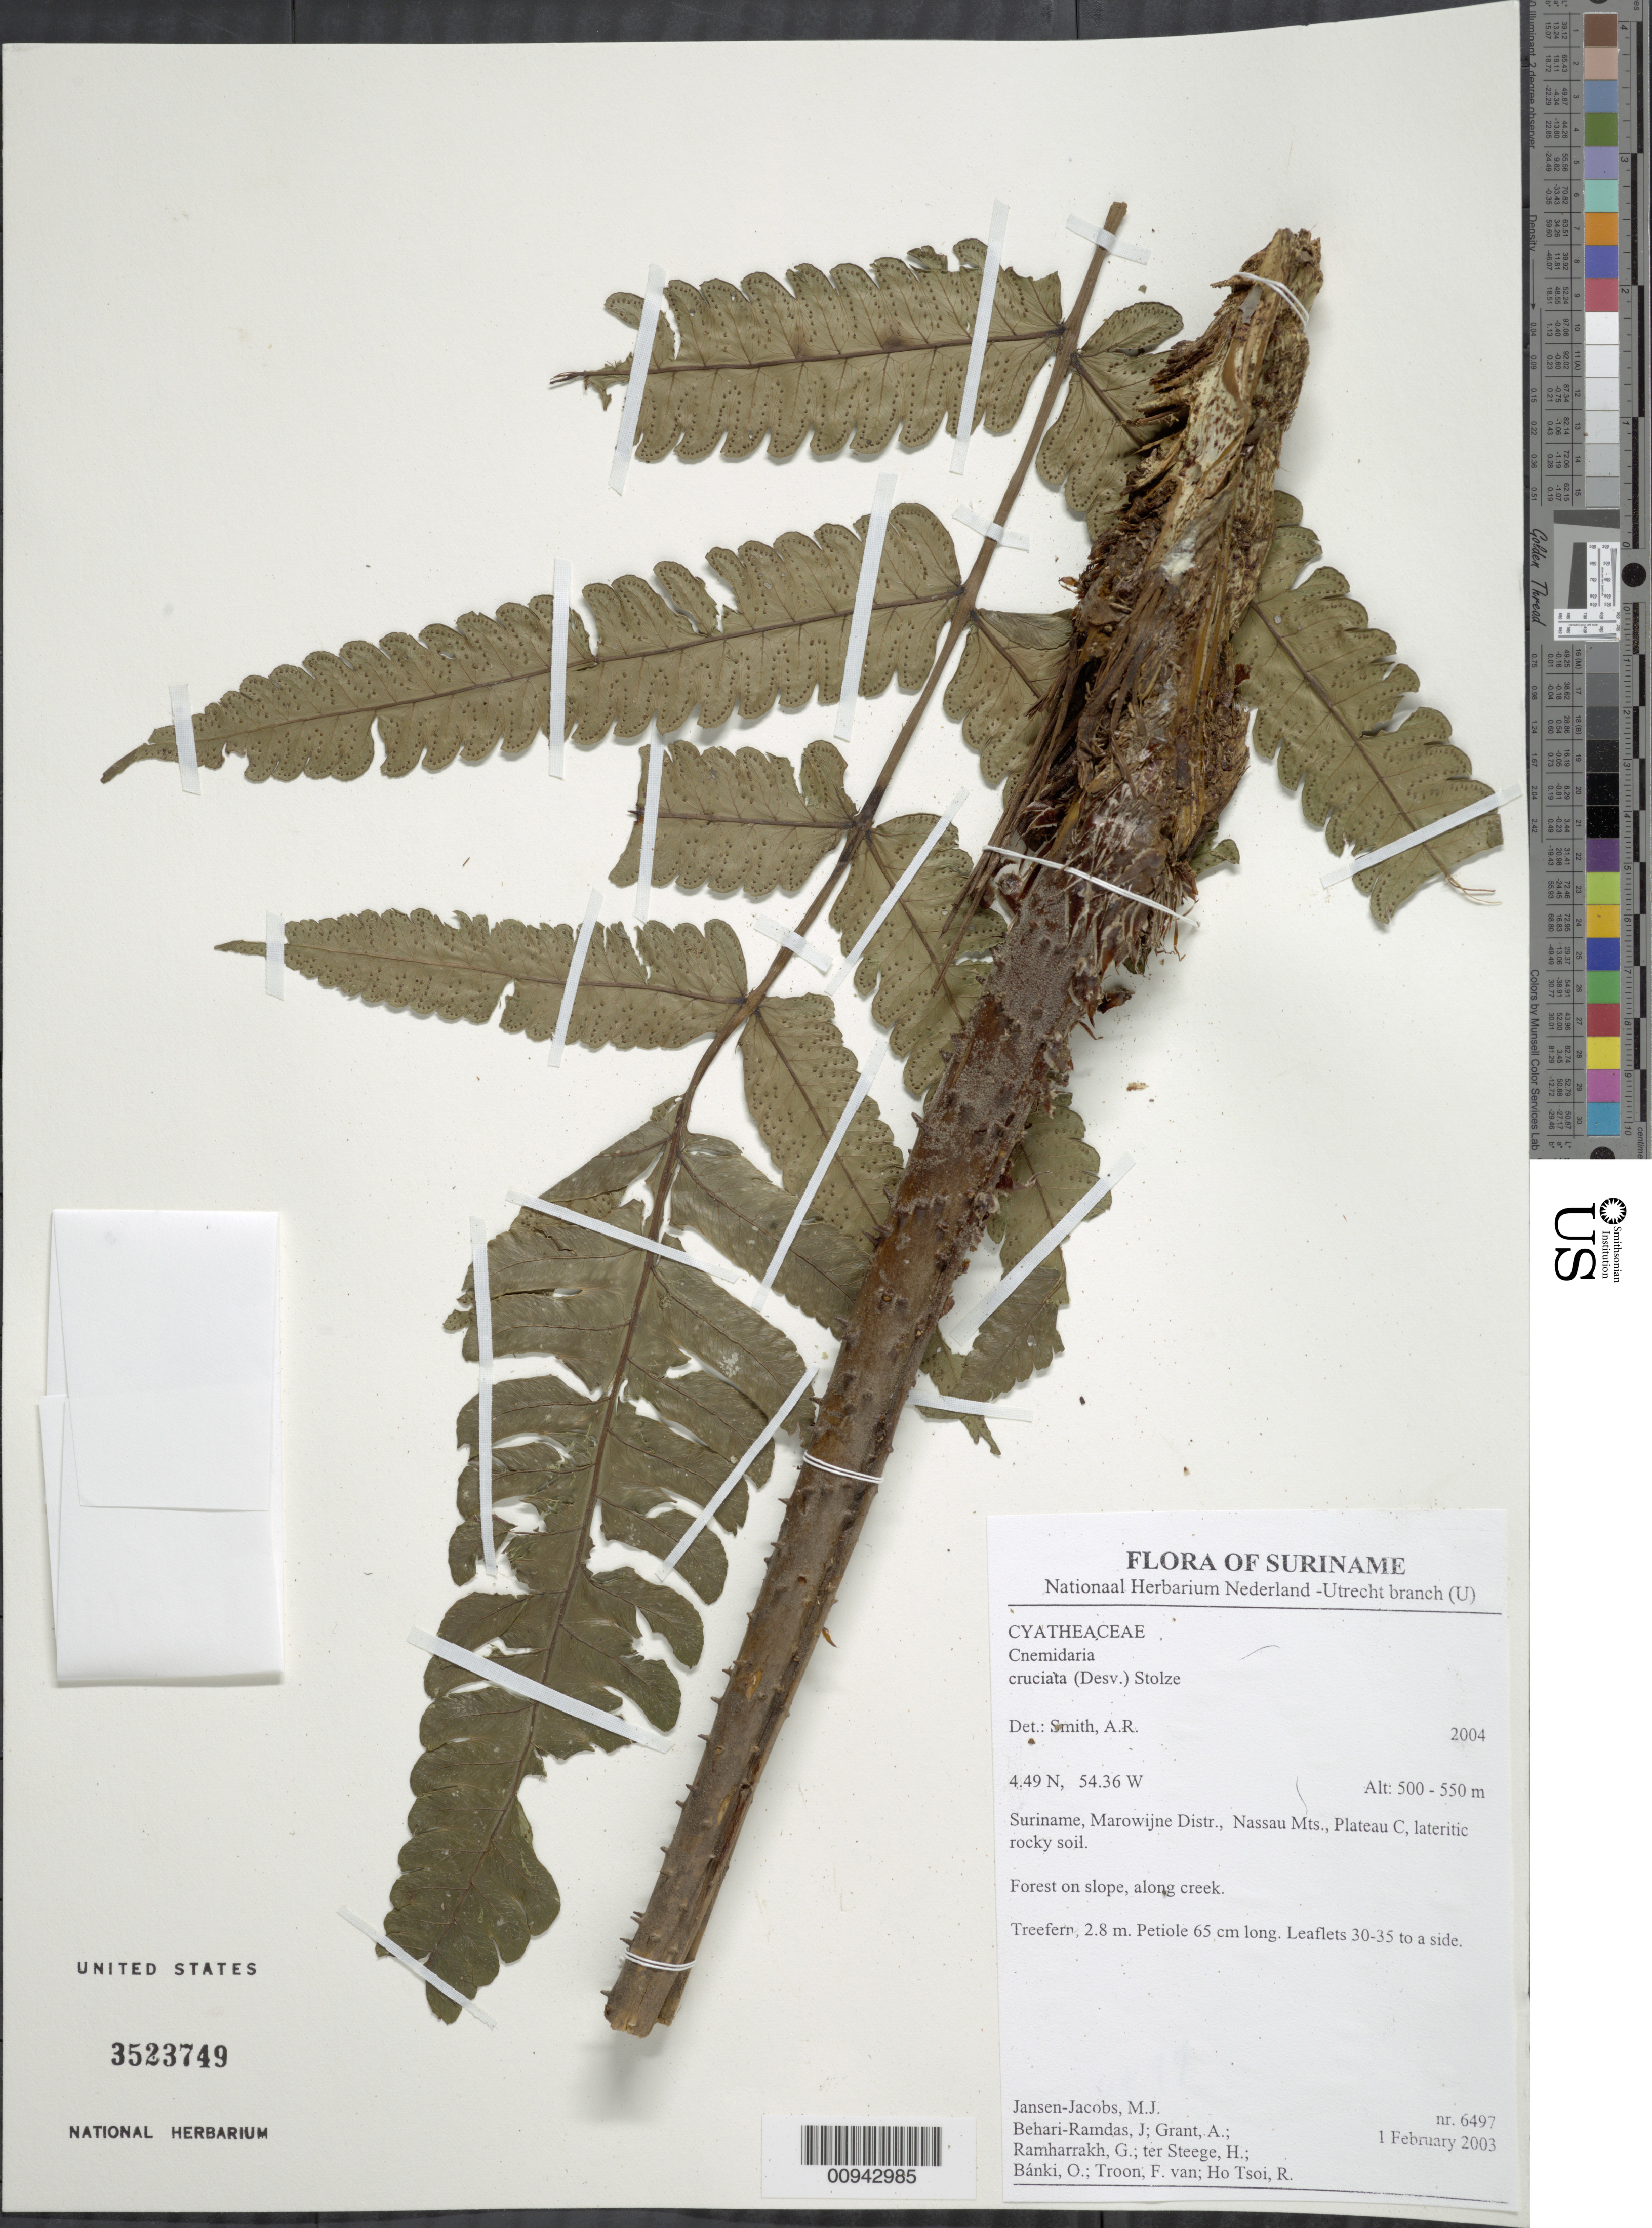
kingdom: Plantae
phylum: Tracheophyta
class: Polypodiopsida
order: Cyatheales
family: Cyatheaceae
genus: Cyathea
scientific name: Cyathea cruciata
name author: (Desv.) Lehnert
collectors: M. J. Jansen-Jacobs, J. Behari-Ramdas, A. Grant, G. Ramharrakh & et al.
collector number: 6497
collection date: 2003-02-01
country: Suriname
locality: Suriname, Marowijne Distr., Nassau Mts., Plateau C, lateritic rocky soil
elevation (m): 500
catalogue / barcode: US 3523749